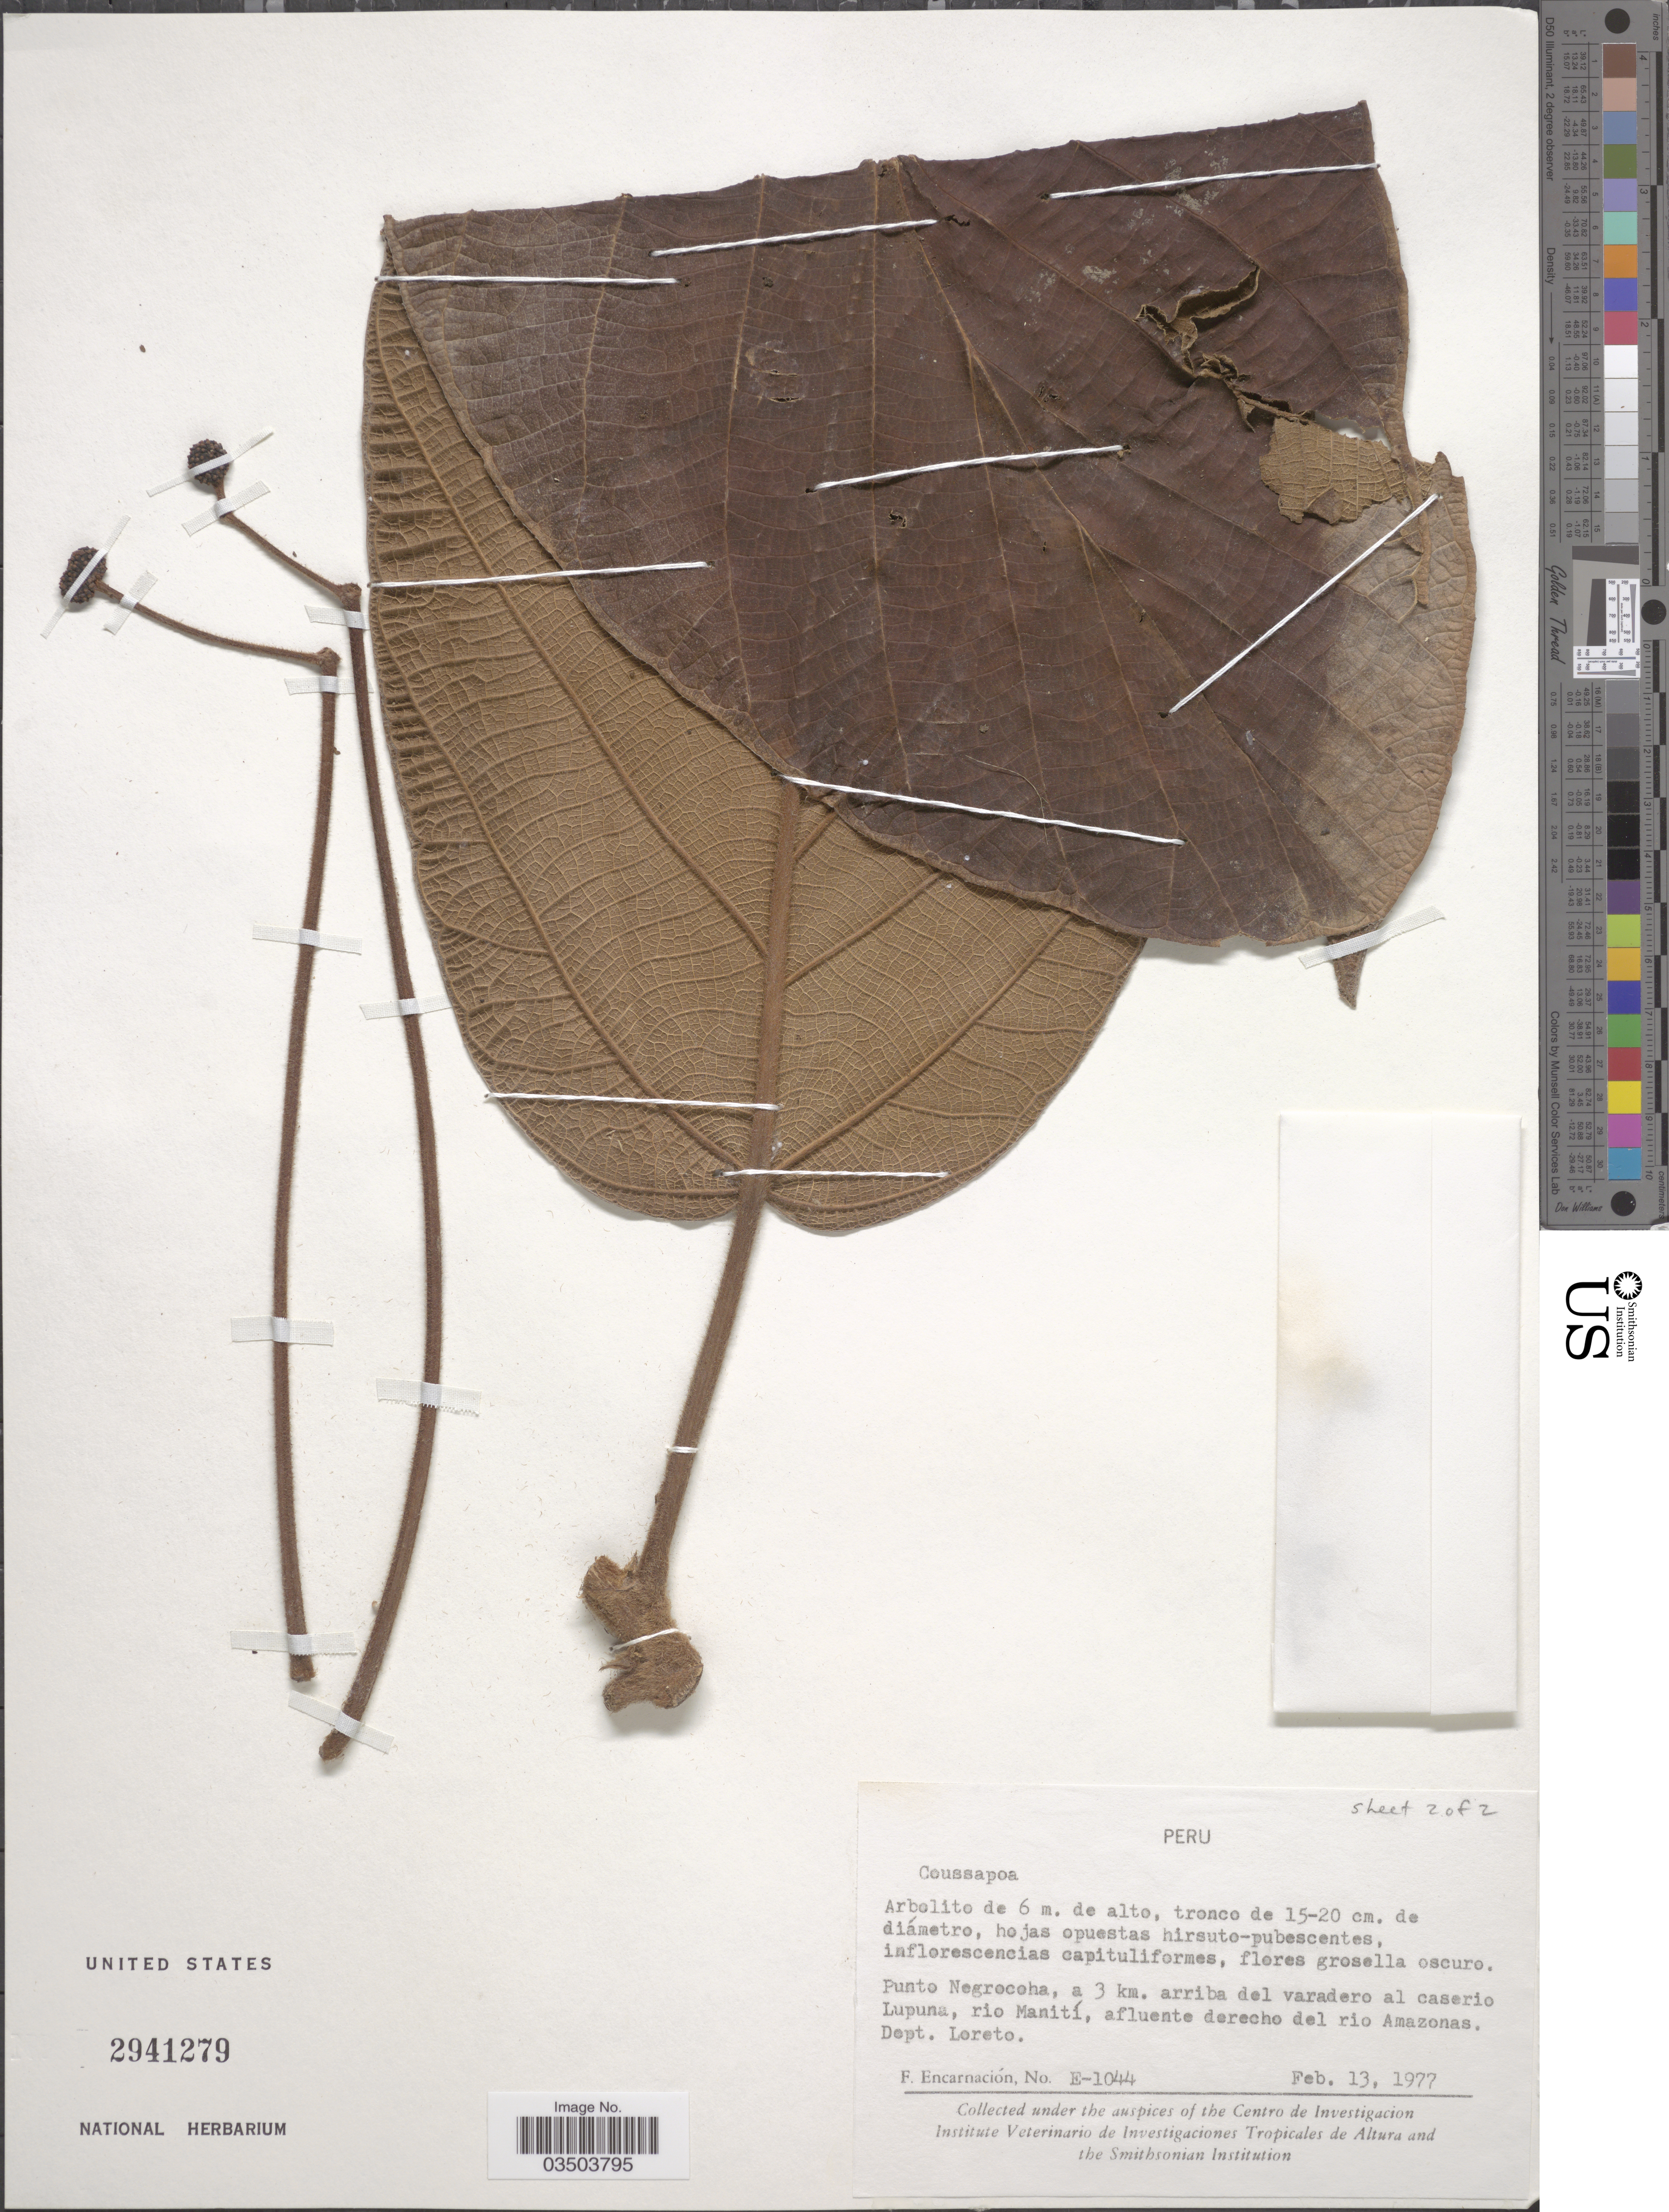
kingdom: Plantae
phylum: Tracheophyta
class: Magnoliopsida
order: Rosales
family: Urticaceae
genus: Coussapoa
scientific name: Coussapoa sp.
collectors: F. Encarnación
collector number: E-1044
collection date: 1977-02-13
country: Peru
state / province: Loreto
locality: Punto Negrocoha, a 3 km. arriba del varadero al caserio Lupuna, rio Manití, afluente derecho del rio Amazonas. Dept. Loreto.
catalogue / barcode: US 2941279